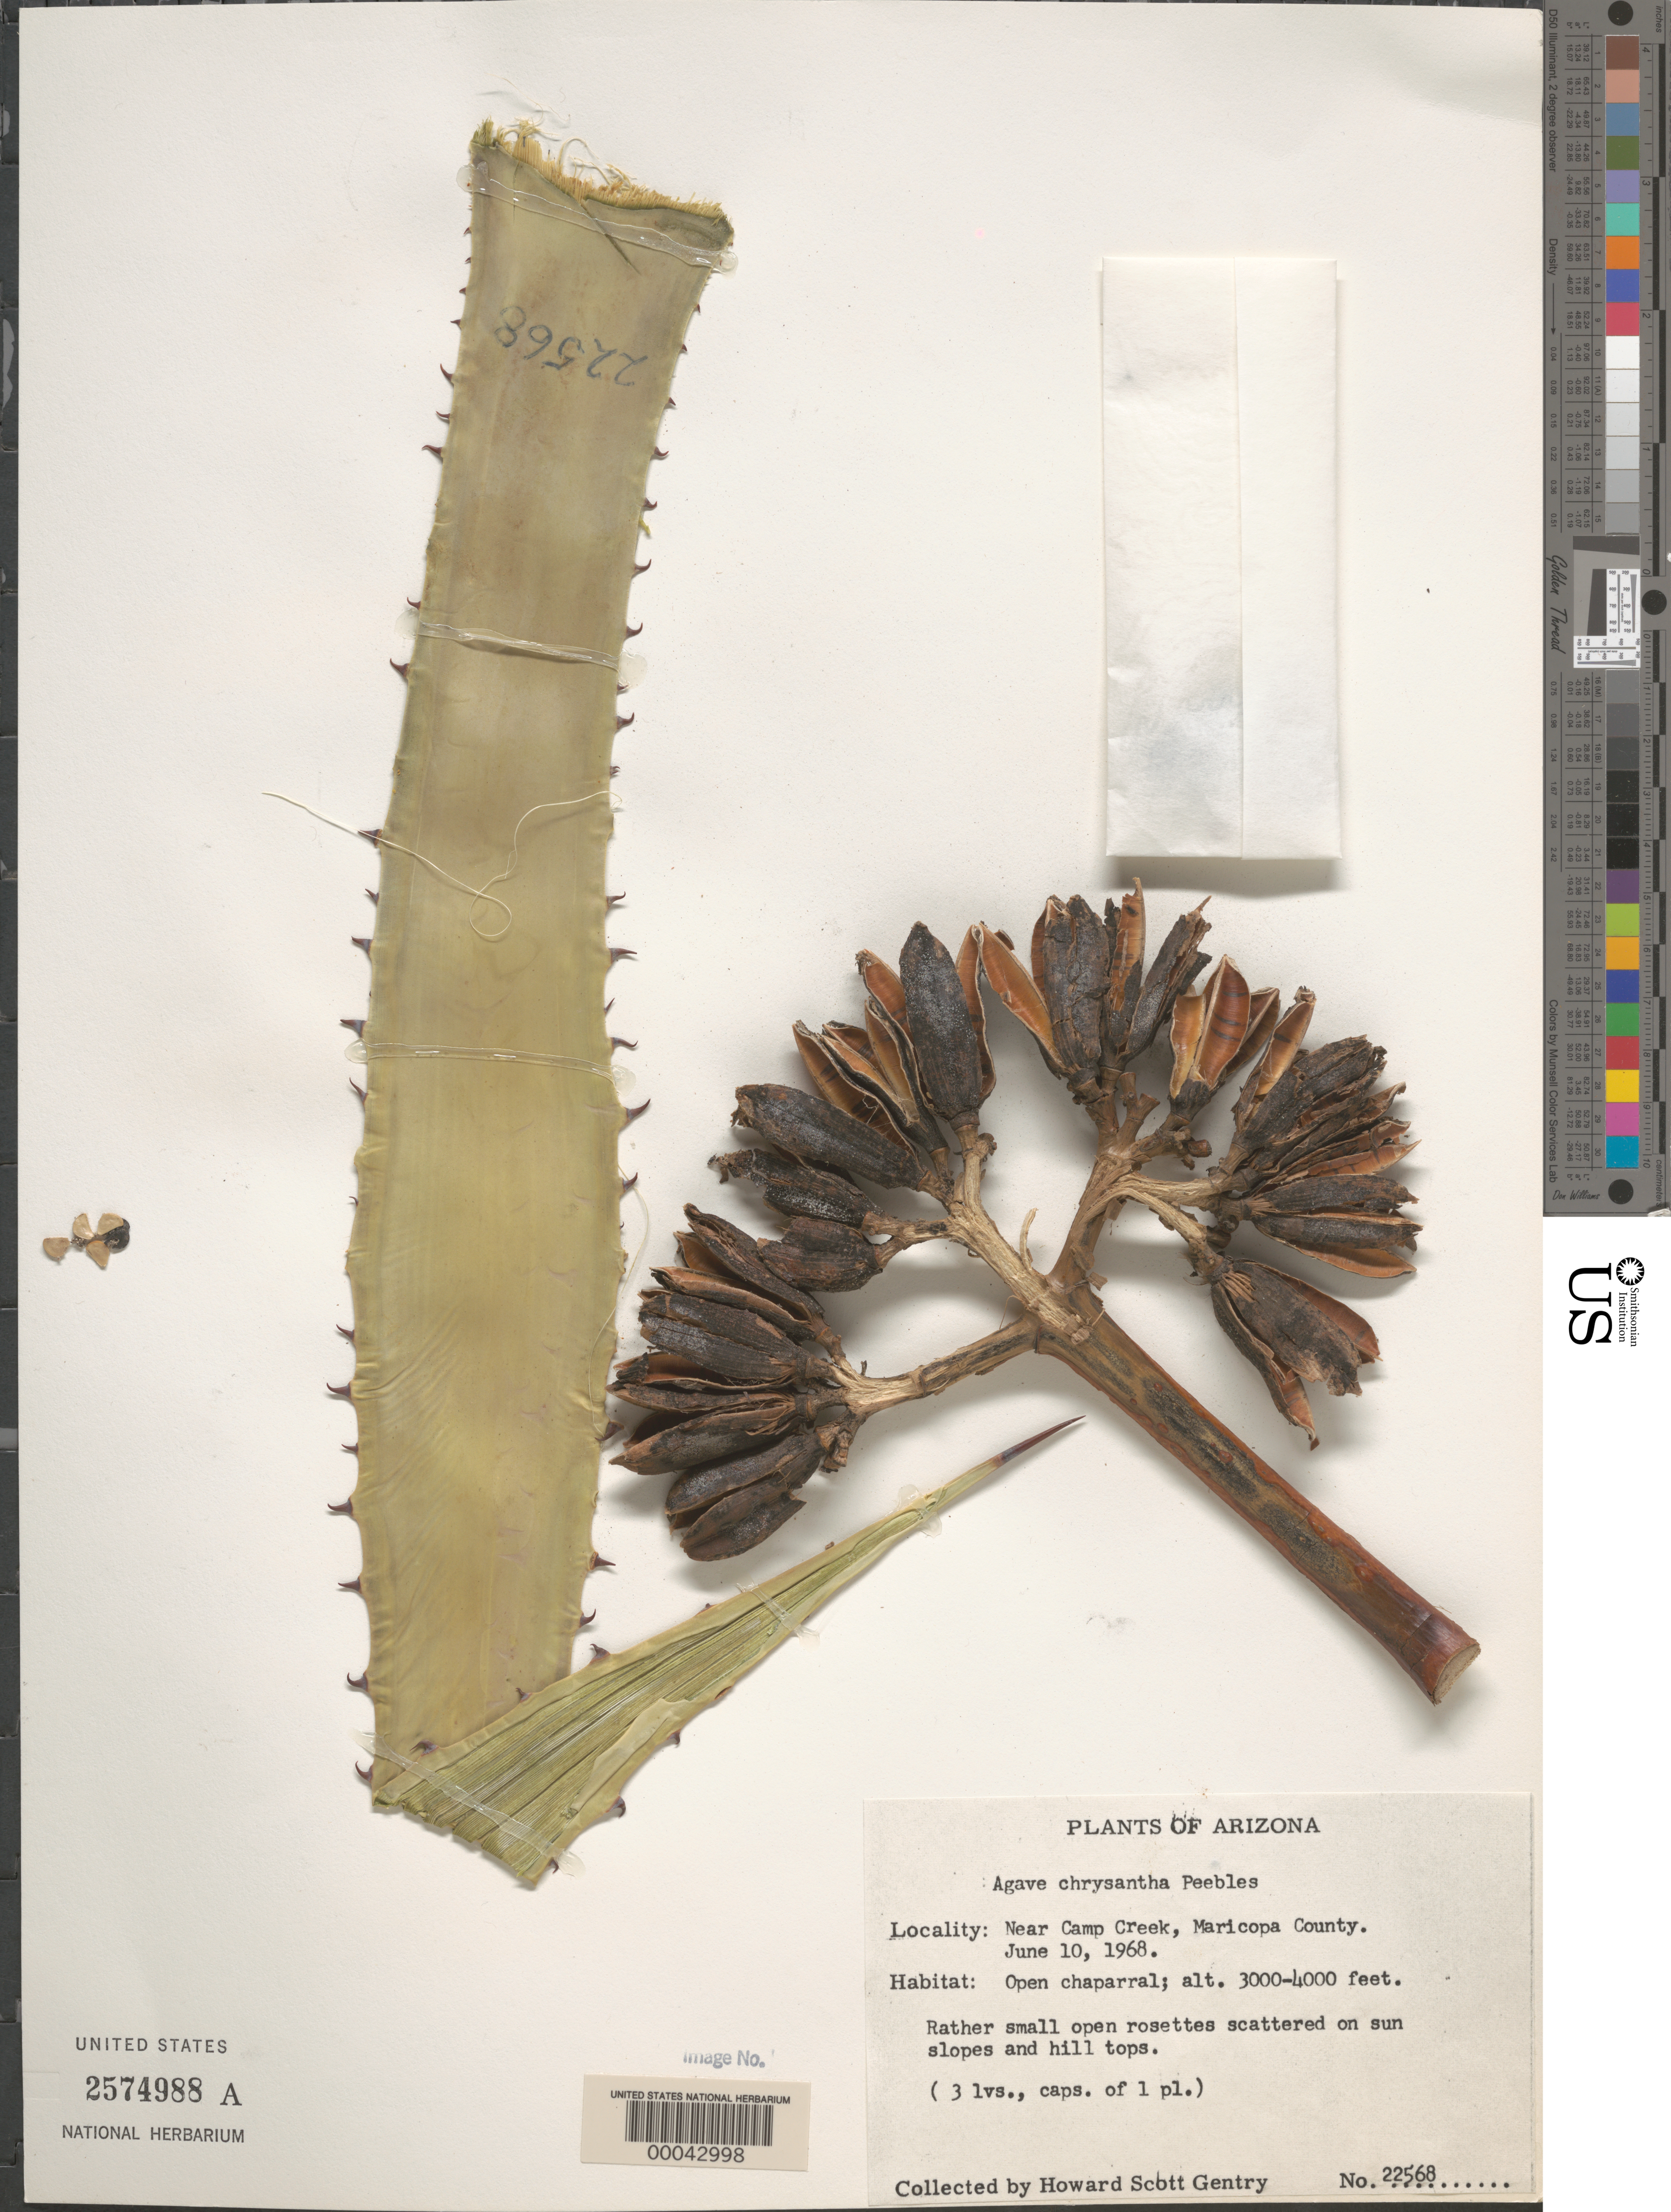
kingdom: Plantae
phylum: Tracheophyta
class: Liliopsida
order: Asparagales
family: Asparagaceae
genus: Agave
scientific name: Agave chrysantha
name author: Peebles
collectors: H. S. Gentry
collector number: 22568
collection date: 1968-06-10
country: United States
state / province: Arizona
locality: Near Camp Creek, Maricopa County.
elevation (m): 914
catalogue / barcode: US 2574988A